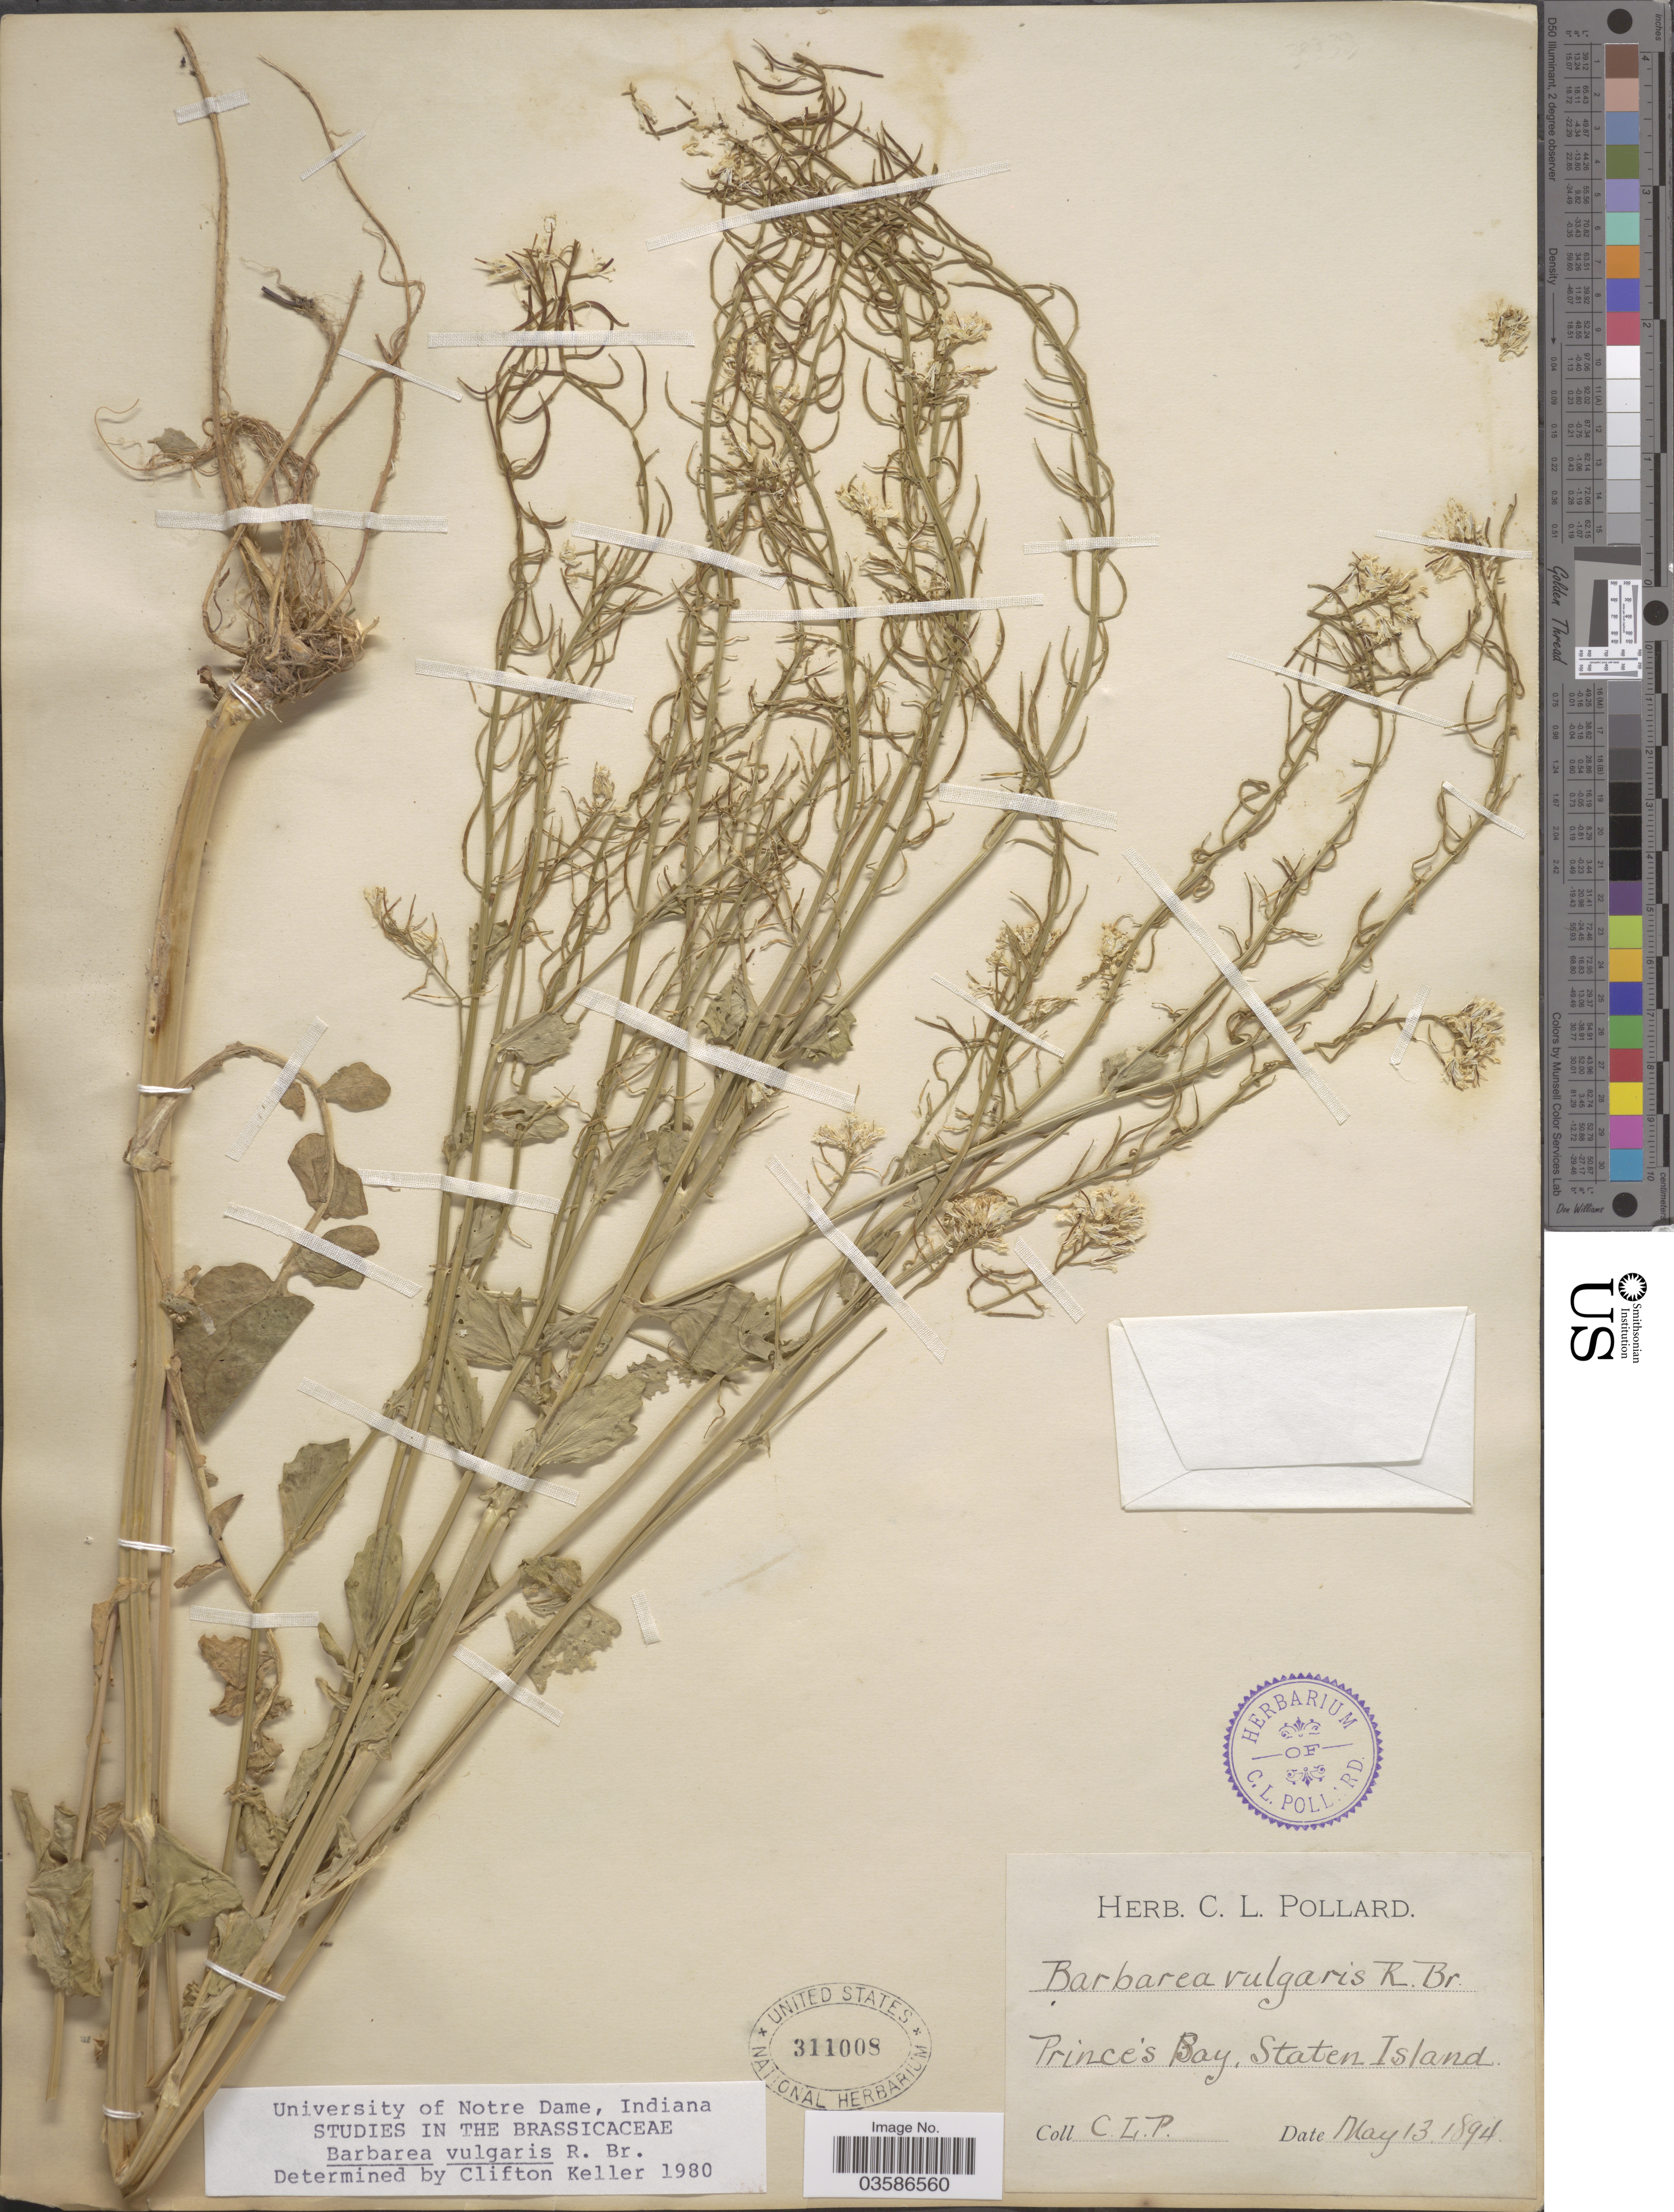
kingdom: Plantae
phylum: Tracheophyta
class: Magnoliopsida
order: Brassicales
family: Brassicaceae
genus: Barbarea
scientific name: Barbarea vulgaris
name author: W.T. Aiton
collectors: C. L. Pollard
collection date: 1894-05-13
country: United States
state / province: New York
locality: Prince's Bay, Staten Island.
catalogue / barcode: US 311008